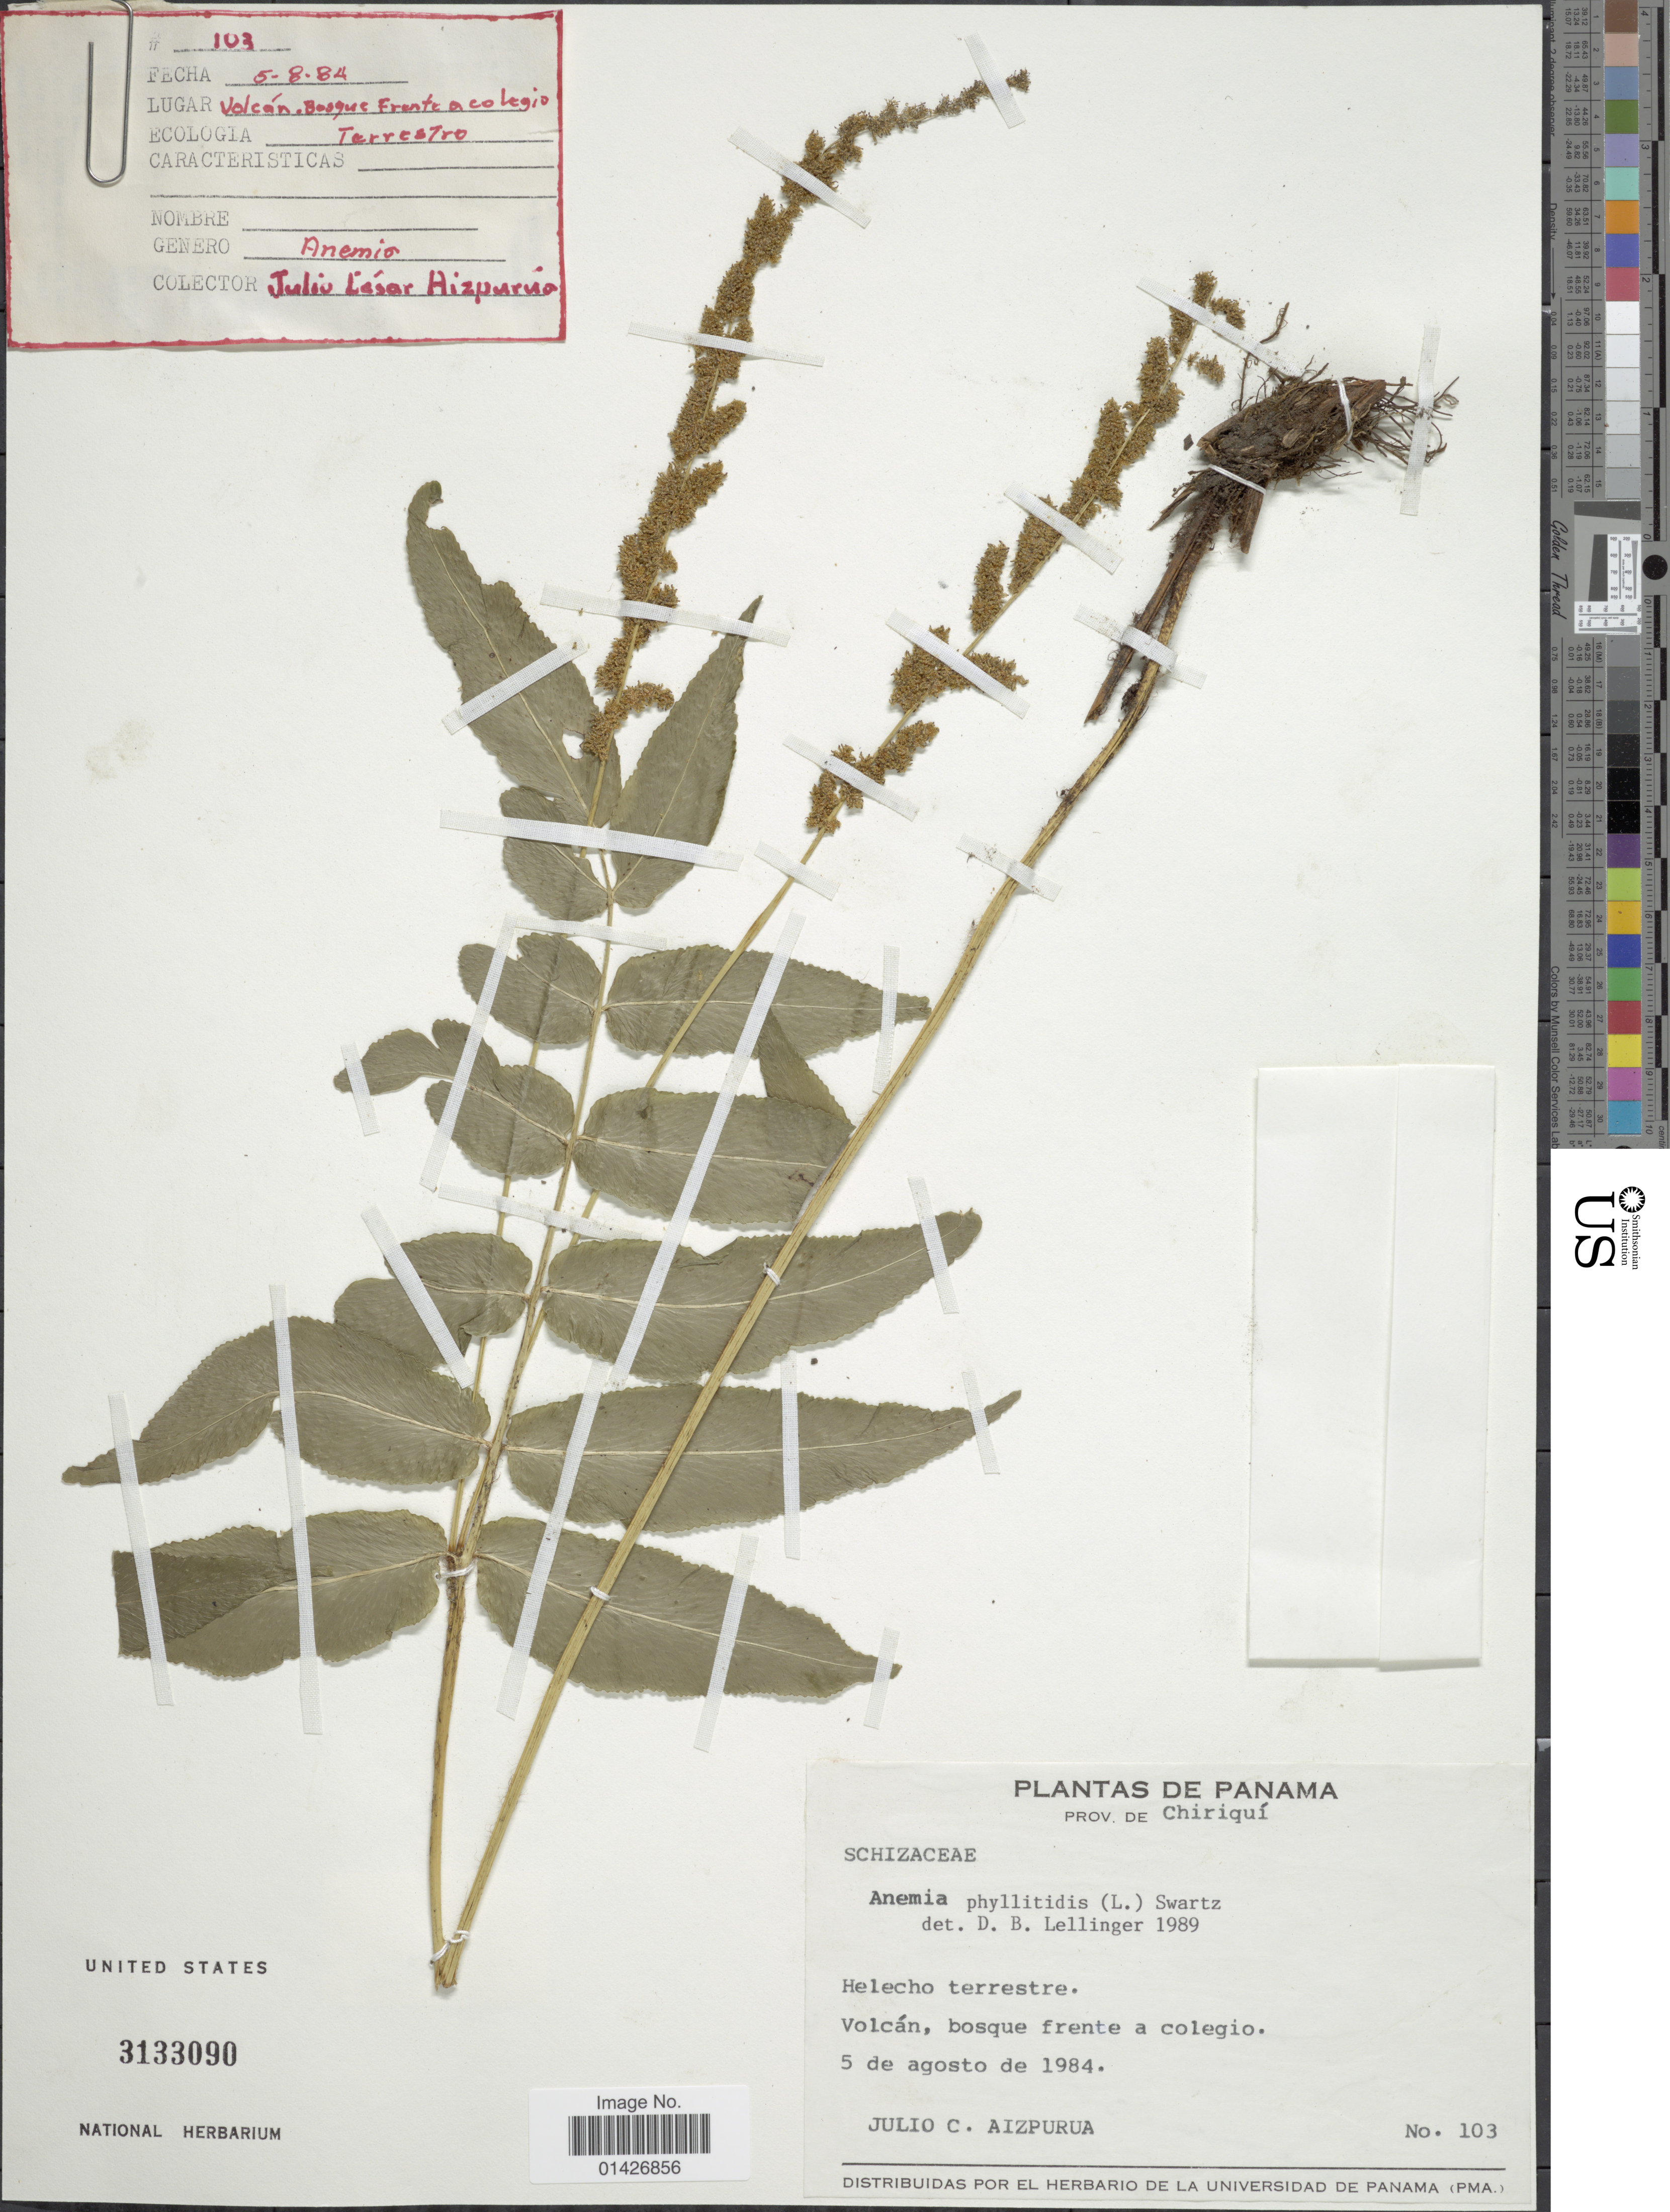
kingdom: Plantae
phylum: Tracheophyta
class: Polypodiopsida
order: Schizaeales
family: Anemiaceae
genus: Anemia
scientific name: Anemia phyllitidis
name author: (L.) Sw.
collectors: J. Aizpurua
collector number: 103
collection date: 1984-08-05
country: Panama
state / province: Chiriqui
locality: Volcán, bosque frente a colegio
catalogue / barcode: US 3133090